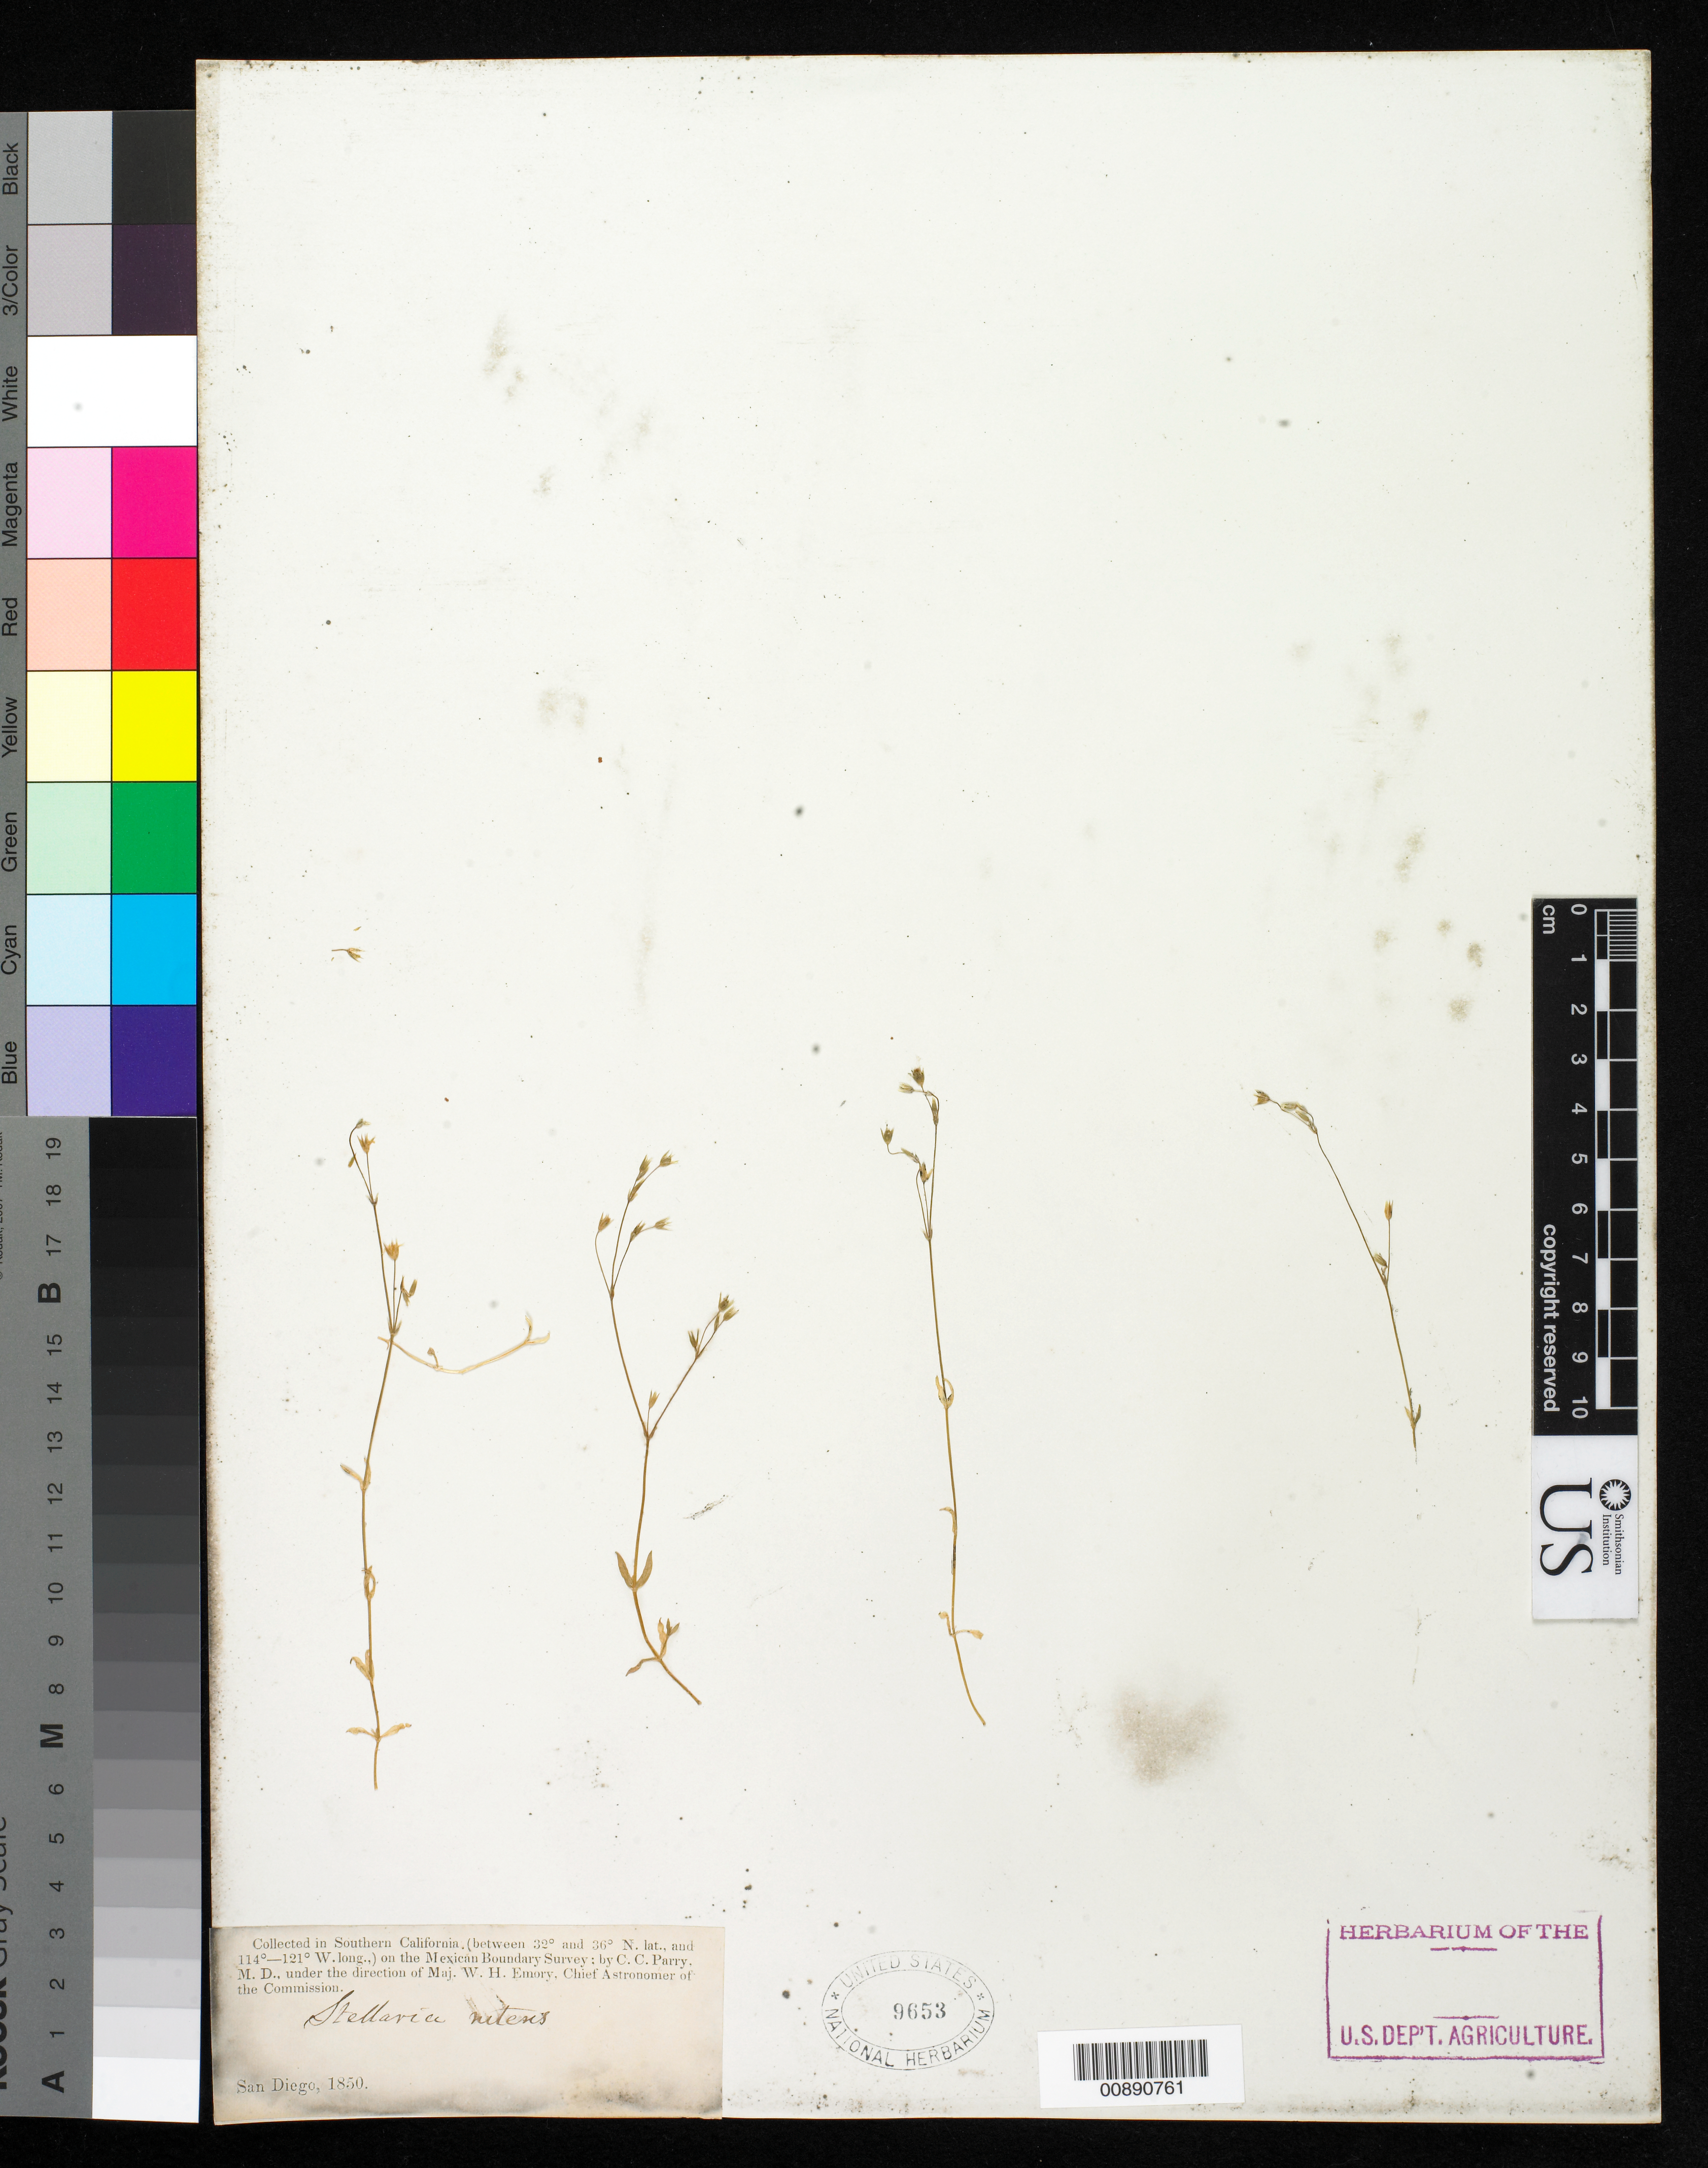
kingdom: Plantae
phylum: Tracheophyta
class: Magnoliopsida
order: Caryophyllales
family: Caryophyllaceae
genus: Stellaria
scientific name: Stellaria nitens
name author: Nutt.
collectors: C. C. Parry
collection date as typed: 1850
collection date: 1850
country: United States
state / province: California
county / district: San Diego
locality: San Diego, Southern California.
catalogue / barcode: US 9653